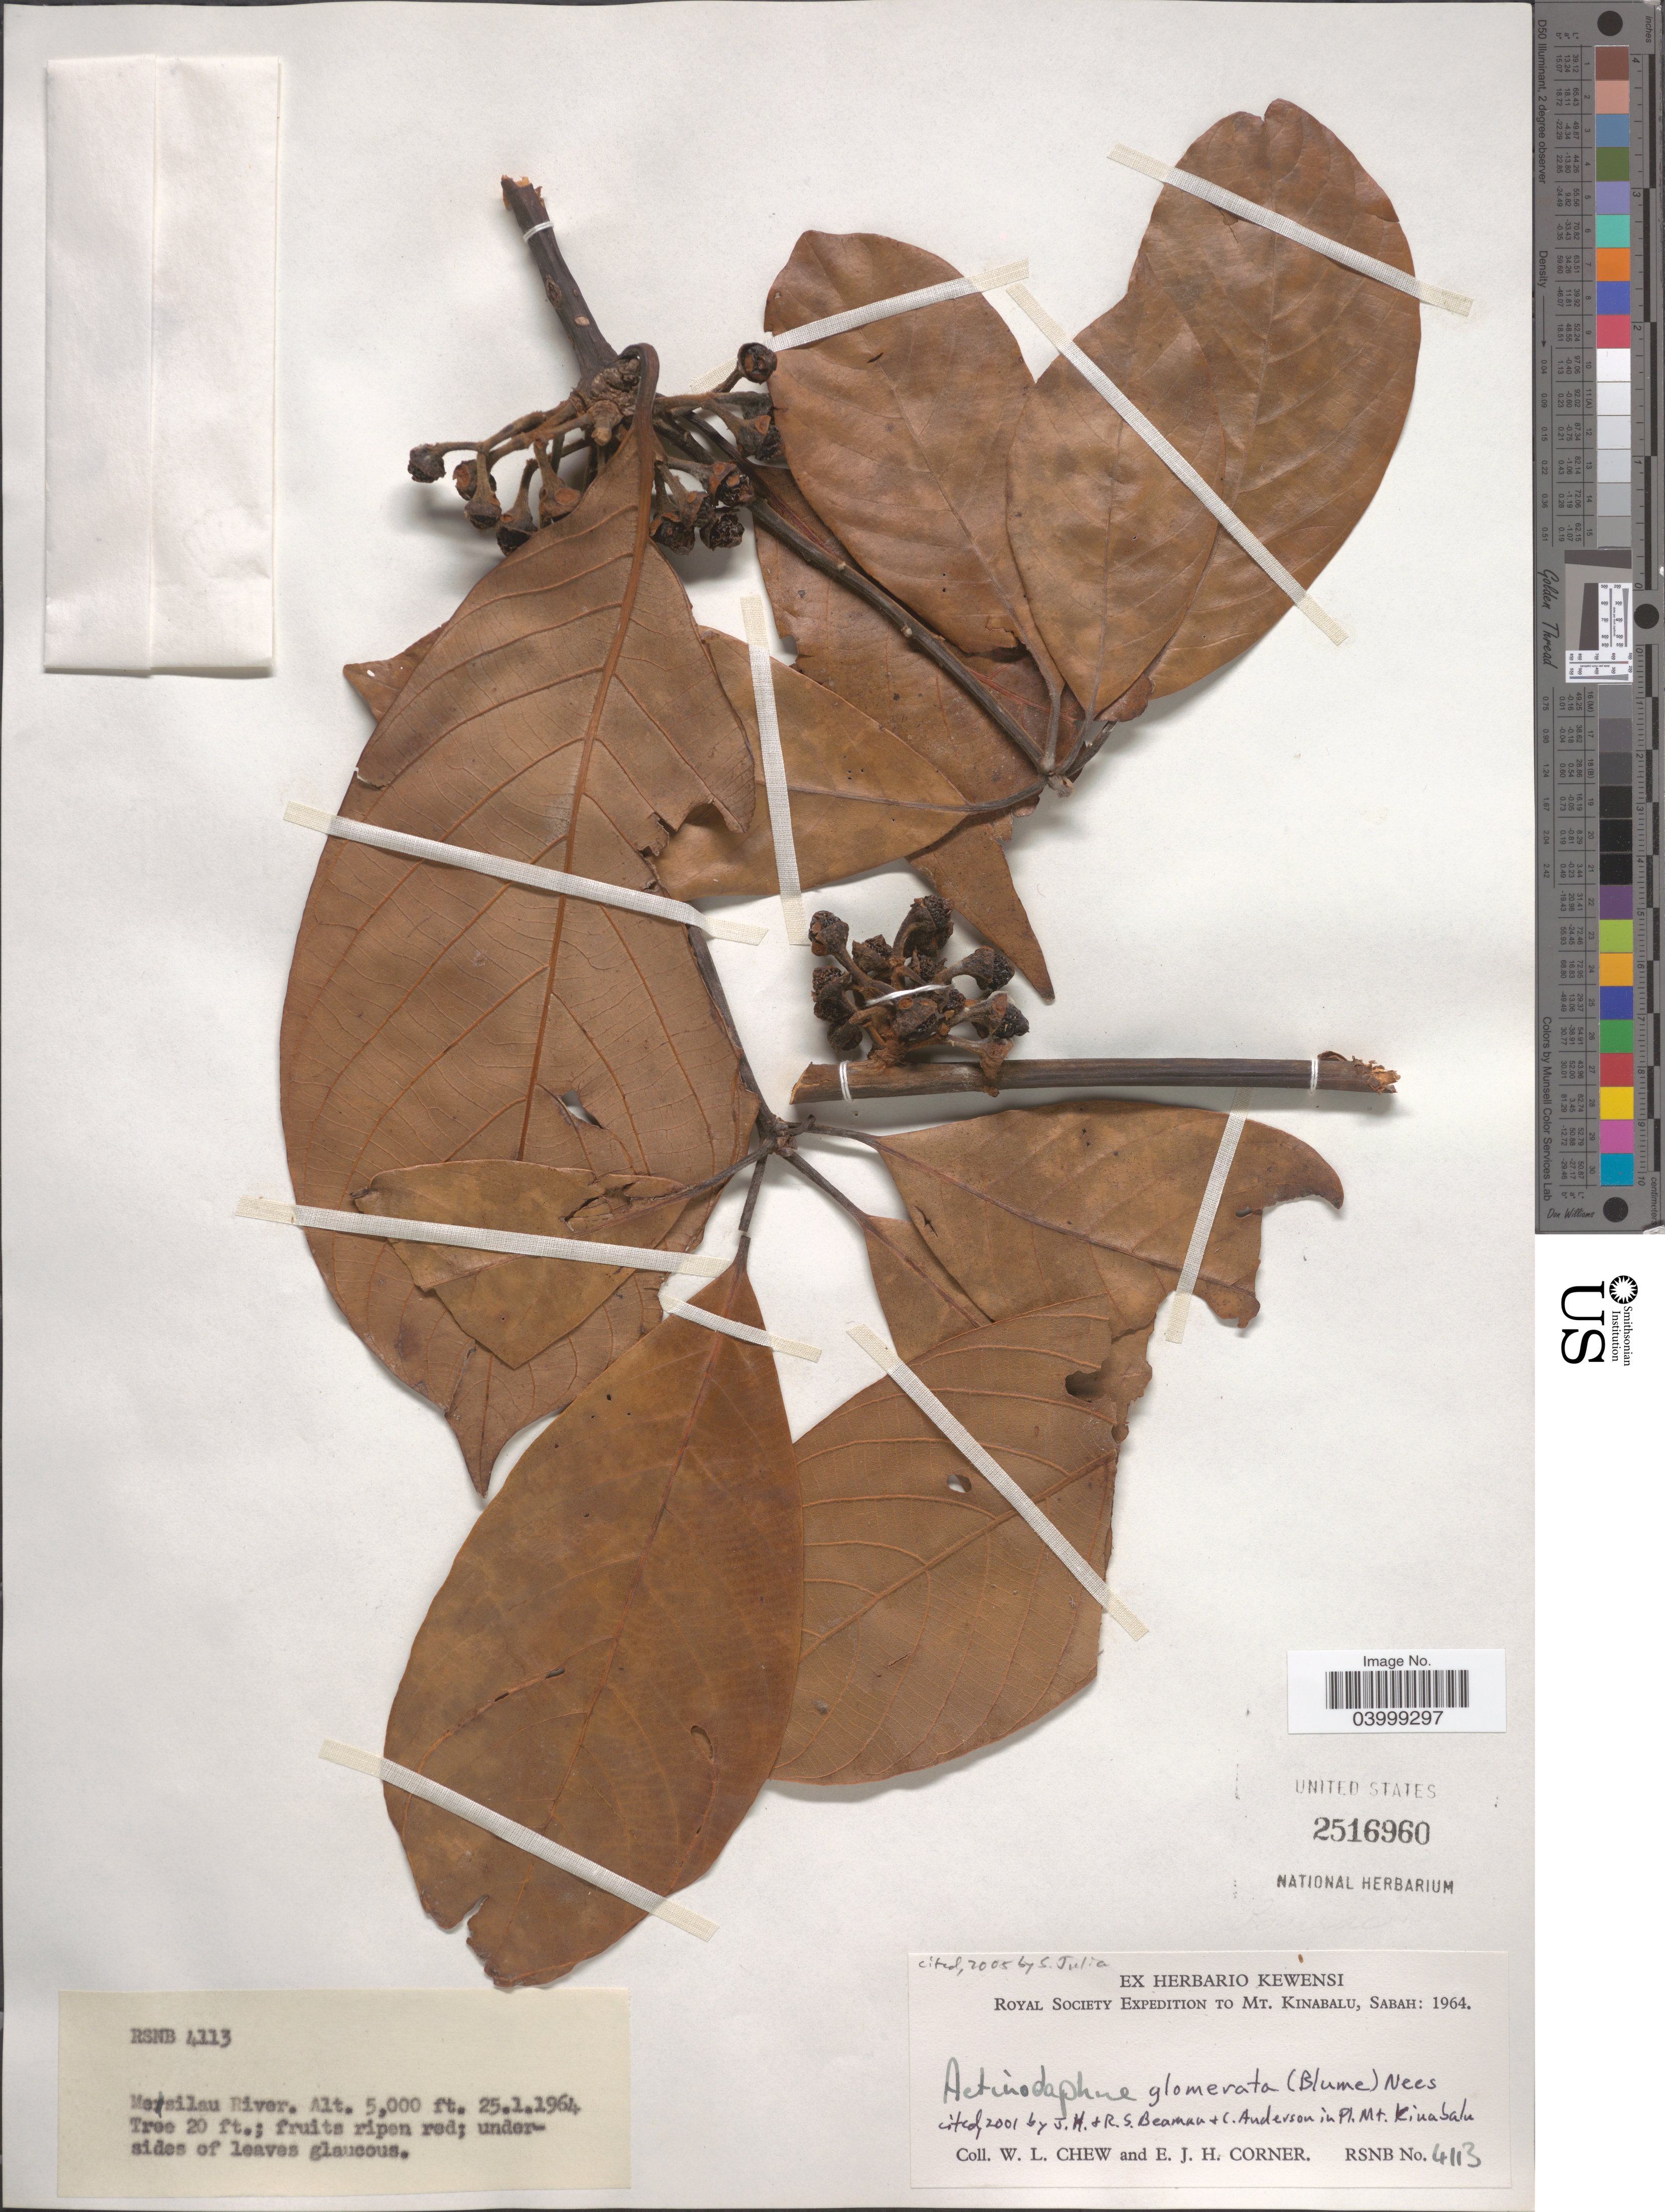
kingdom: Plantae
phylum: Tracheophyta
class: Magnoliopsida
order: Laurales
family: Lauraceae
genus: Actinodaphne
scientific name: Actinodaphne glomerata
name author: (Blume) Nees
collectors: W. Chew & E. Corner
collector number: RSNB 4113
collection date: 1964-01-25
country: Malaysia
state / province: Sabah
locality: Mt. Kinabalu. Mesilau River.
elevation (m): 1524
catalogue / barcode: US 2516960